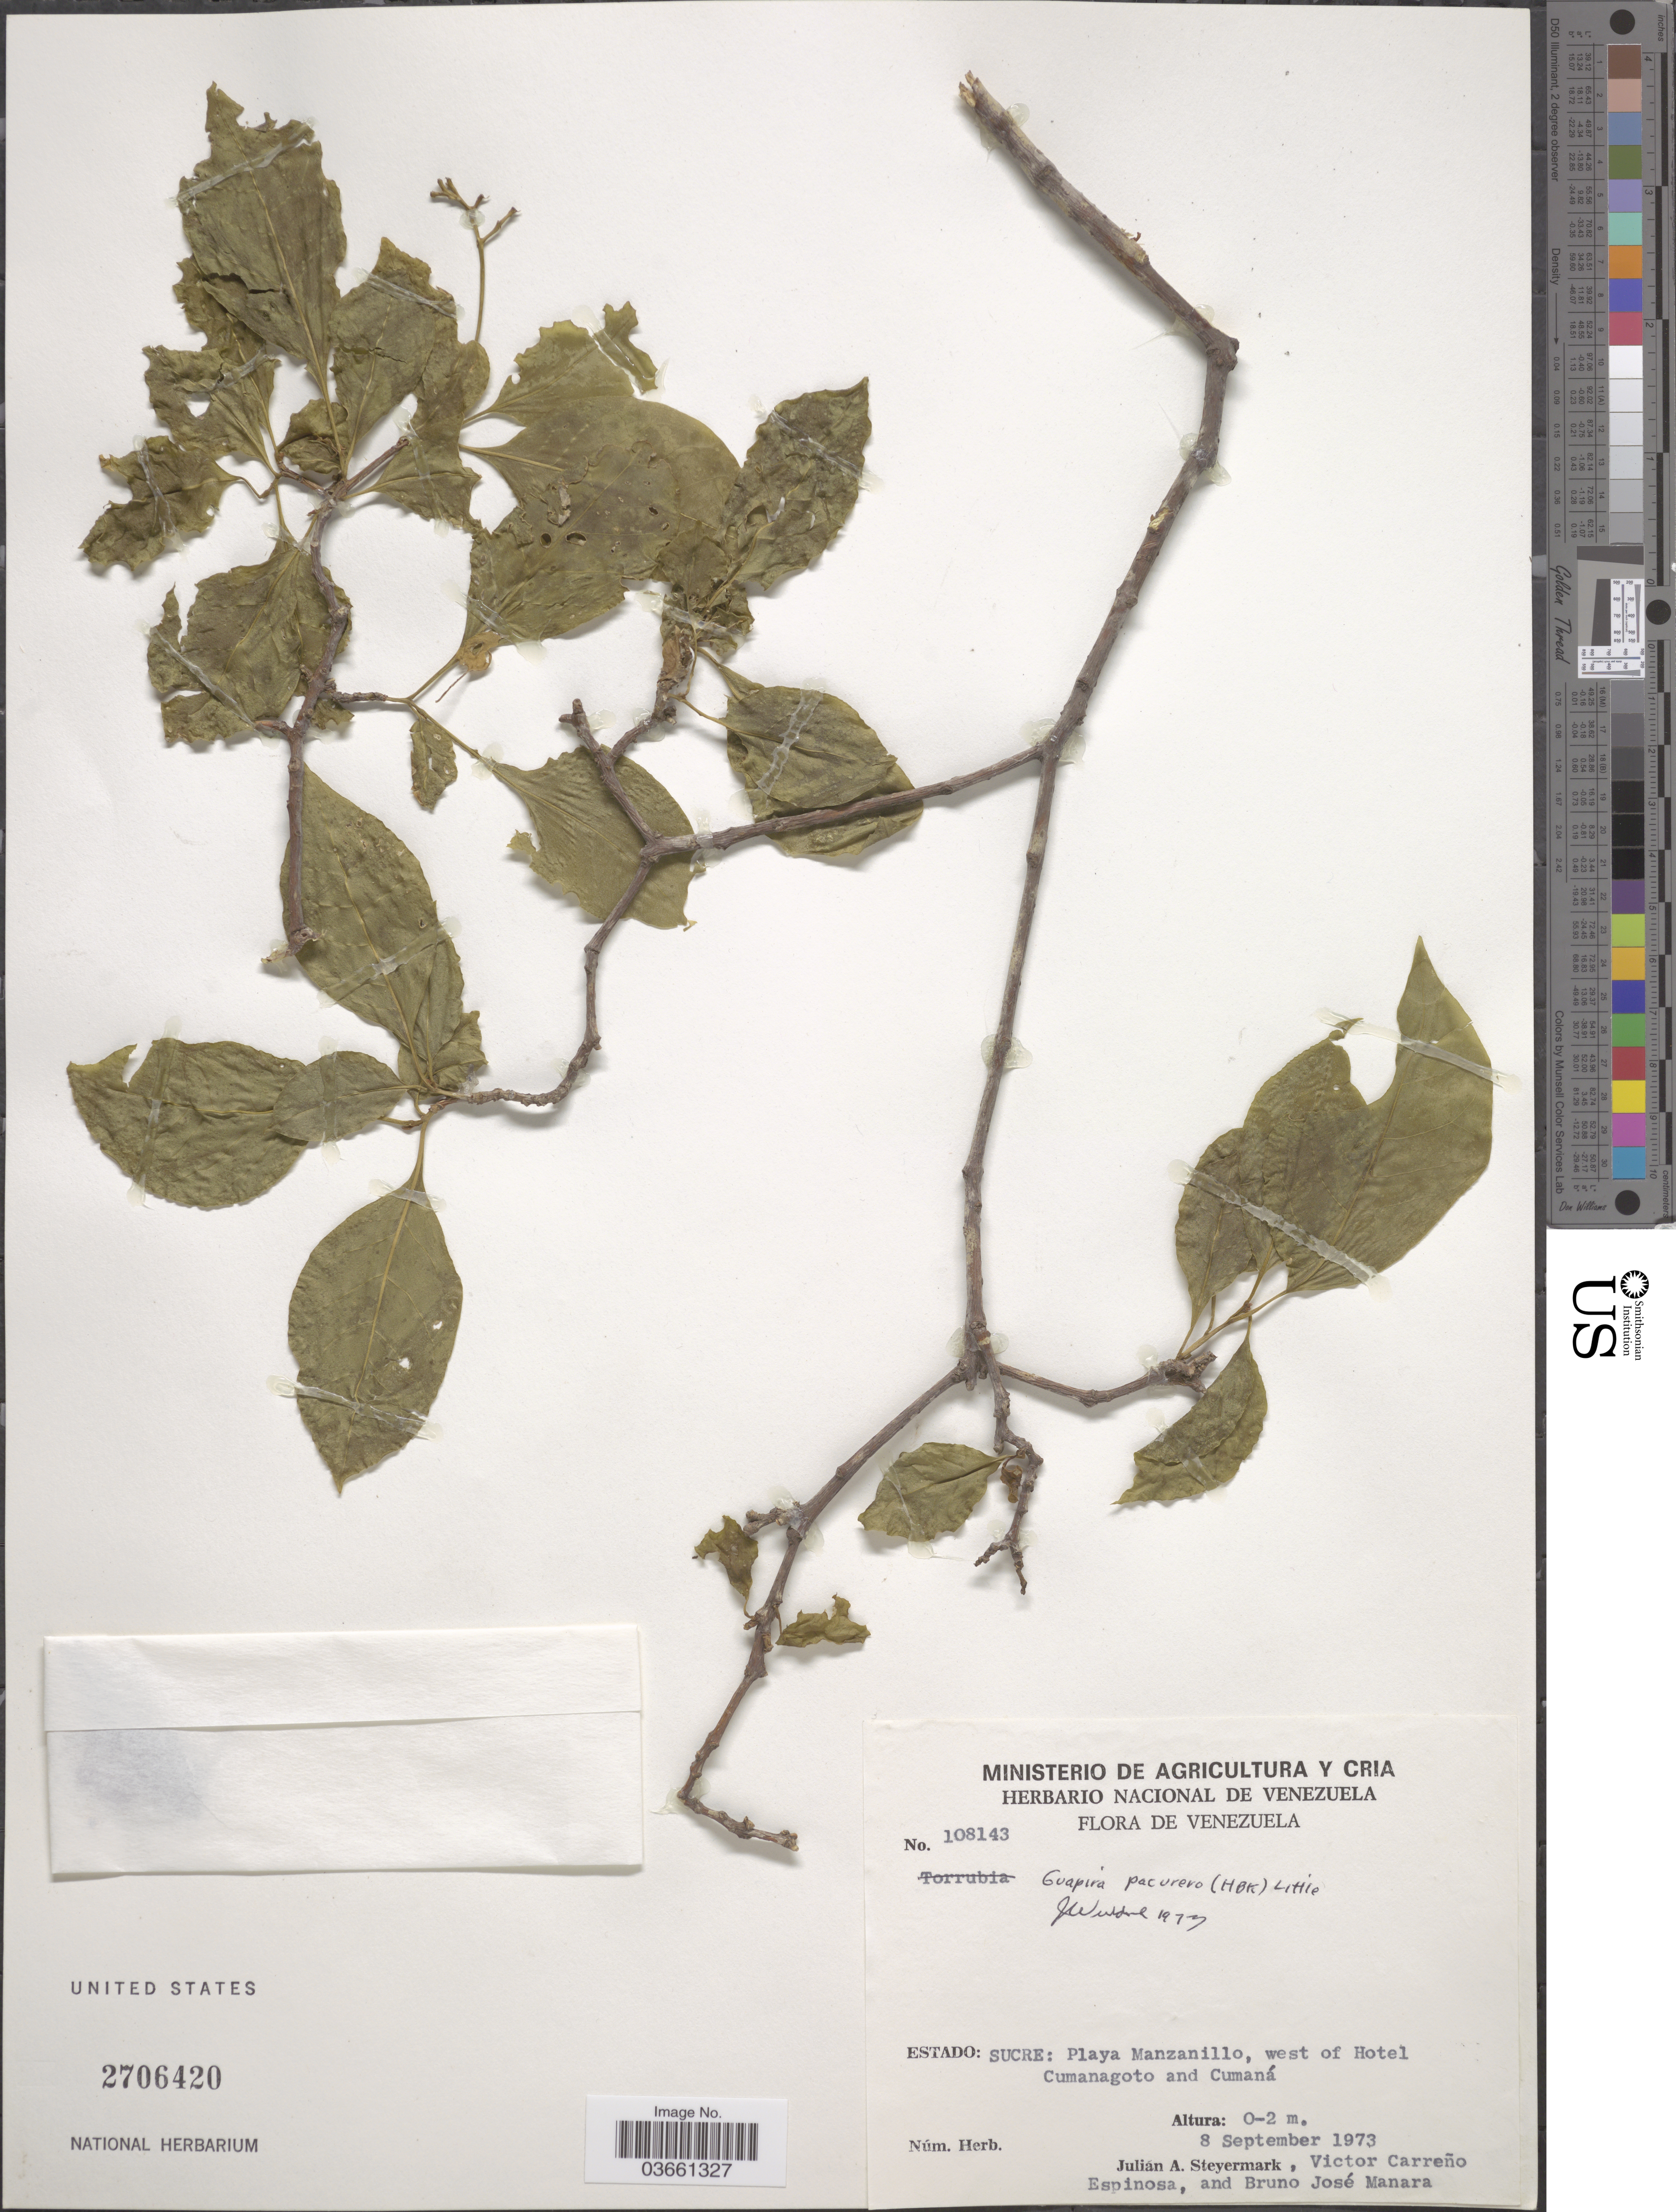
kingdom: Plantae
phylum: Tracheophyta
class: Magnoliopsida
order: Caryophyllales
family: Nyctaginaceae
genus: Guapira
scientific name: Guapira pacurero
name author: (Kunth) Little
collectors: J. Steyermark, V. Carreño E. & B. Manara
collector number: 108143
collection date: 1973-09-08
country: Venezuela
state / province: Sucre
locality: Playa Manzanillo, west of Hotel Cumanagoto and Cumaná.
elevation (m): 0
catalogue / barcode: US 2706420